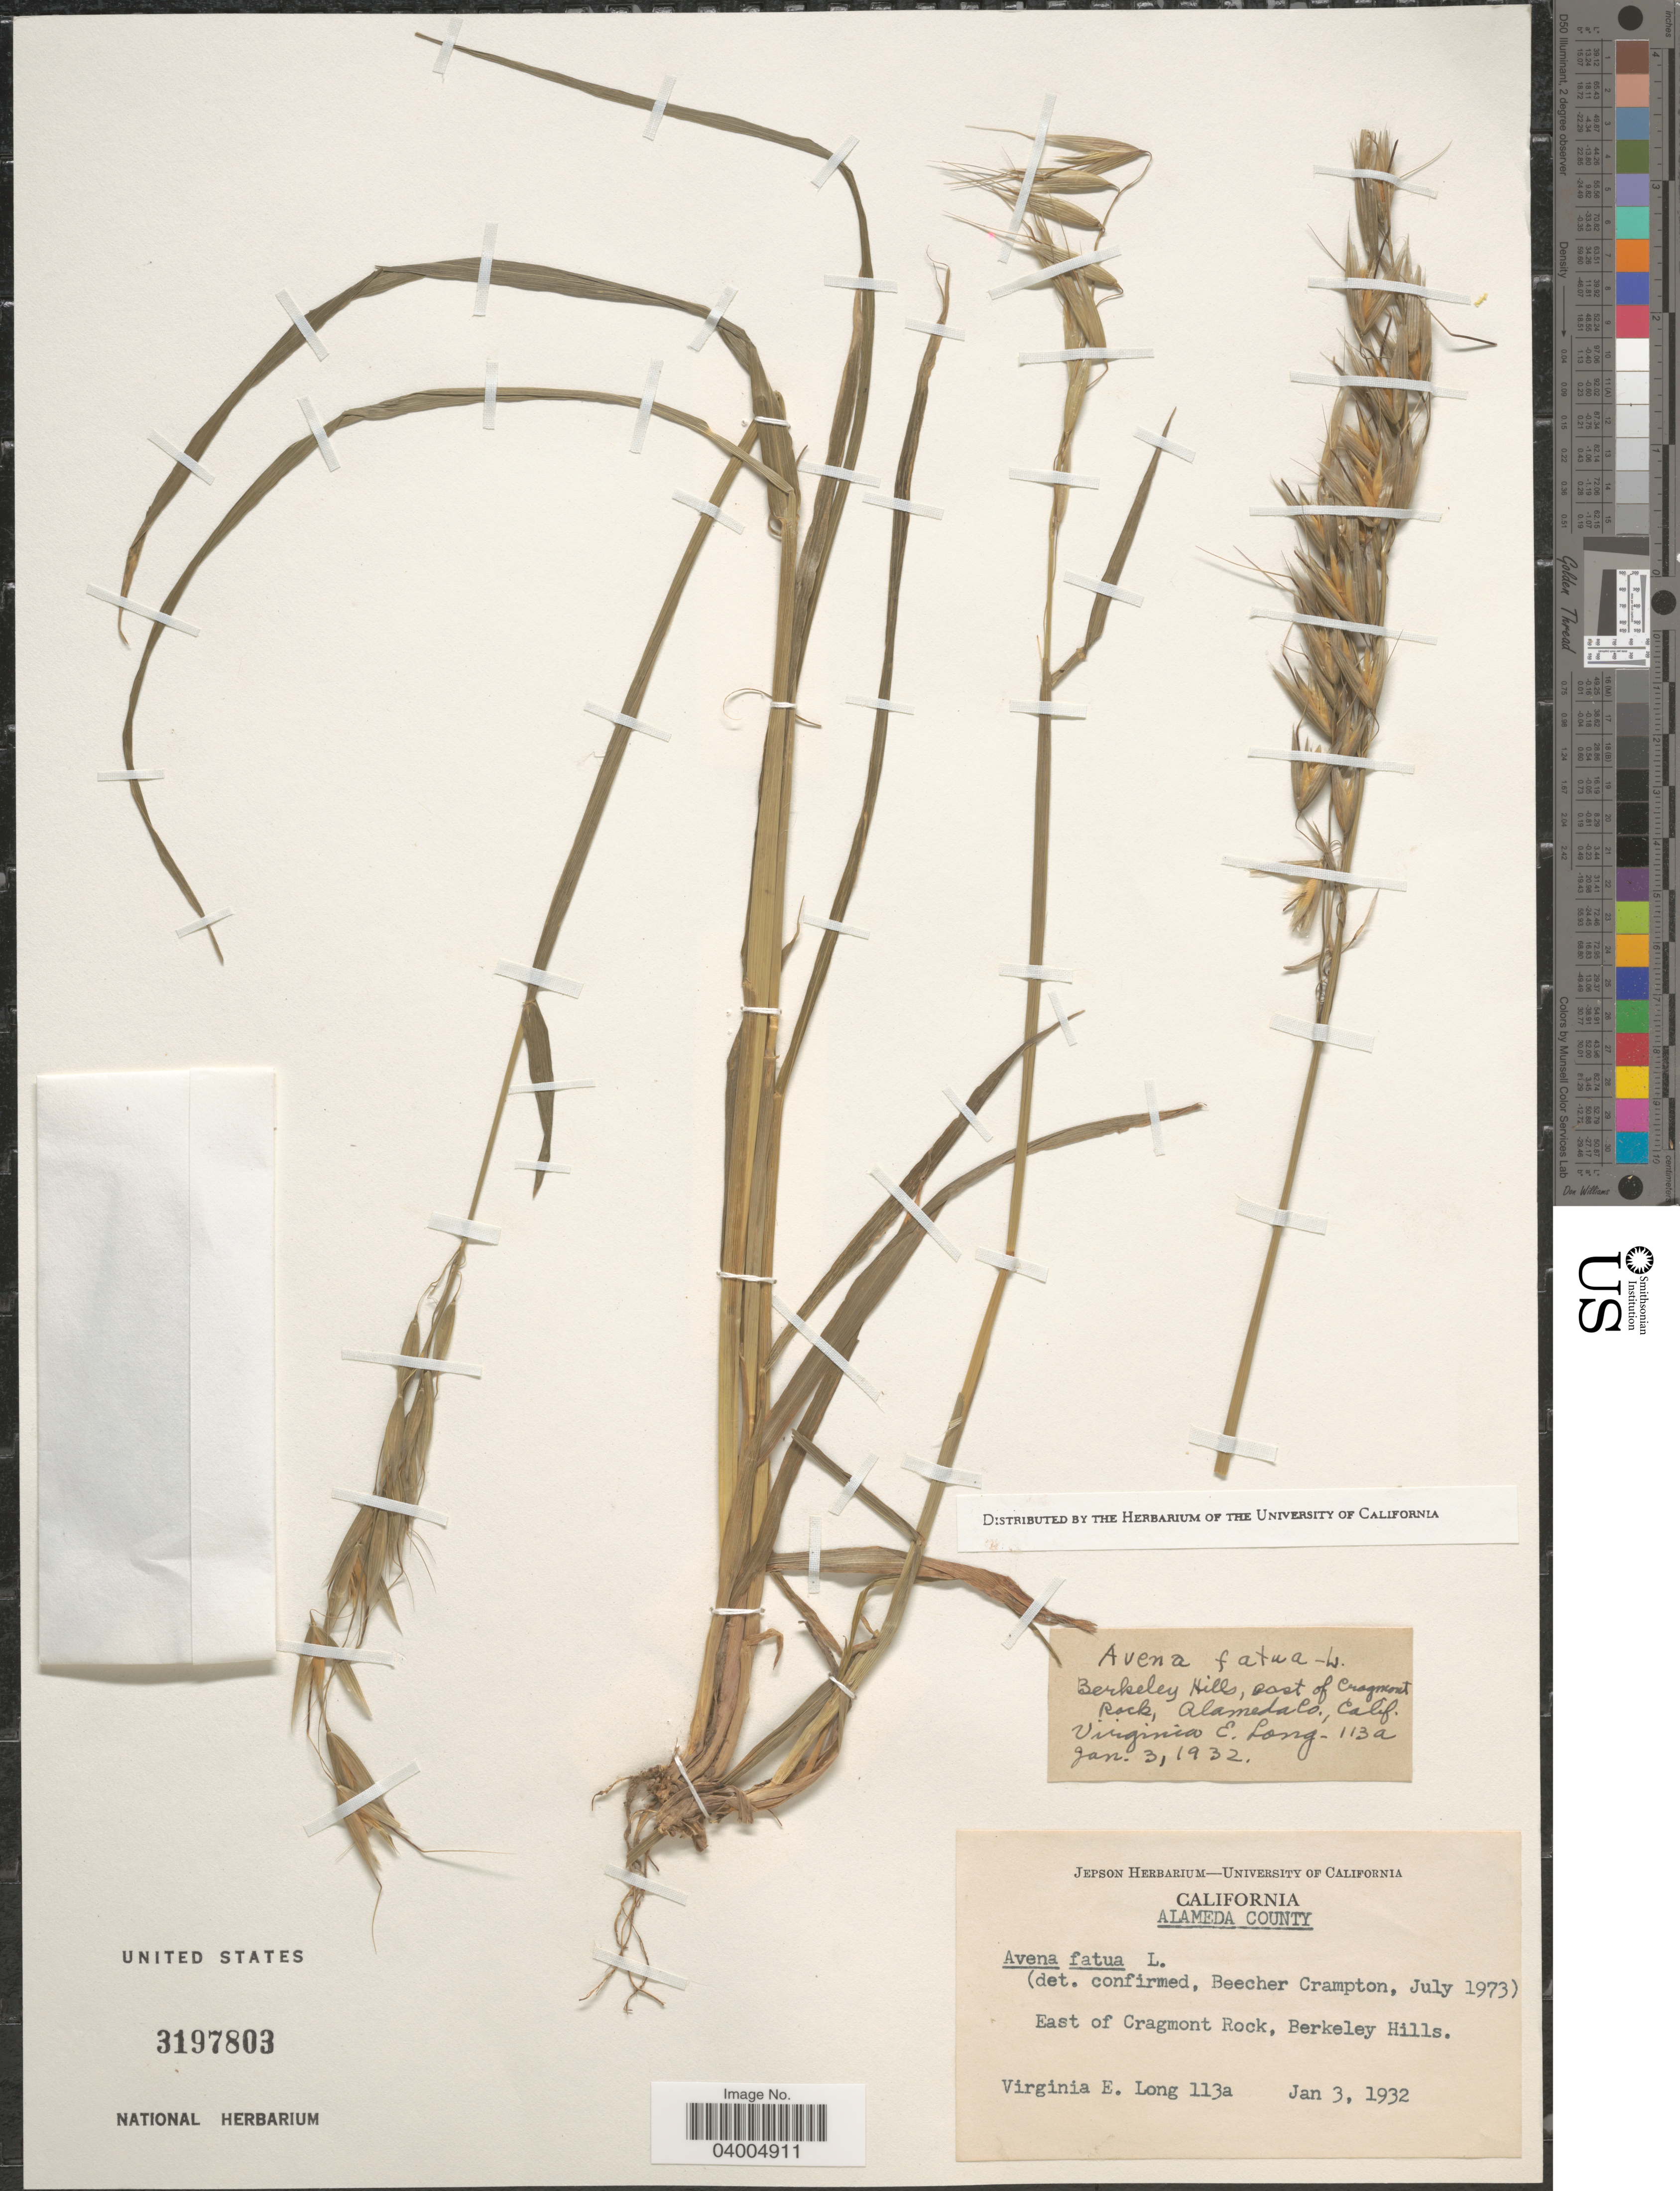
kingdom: Plantae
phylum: Tracheophyta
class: Liliopsida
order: Poales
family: Poaceae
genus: Avena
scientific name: Avena fatua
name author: L.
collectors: V. Long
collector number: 113a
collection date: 1932-01-03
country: United States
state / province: California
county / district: Alameda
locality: Alameda County. East of Cragmont Rock, Berkeley Hills.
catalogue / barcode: US 3197803